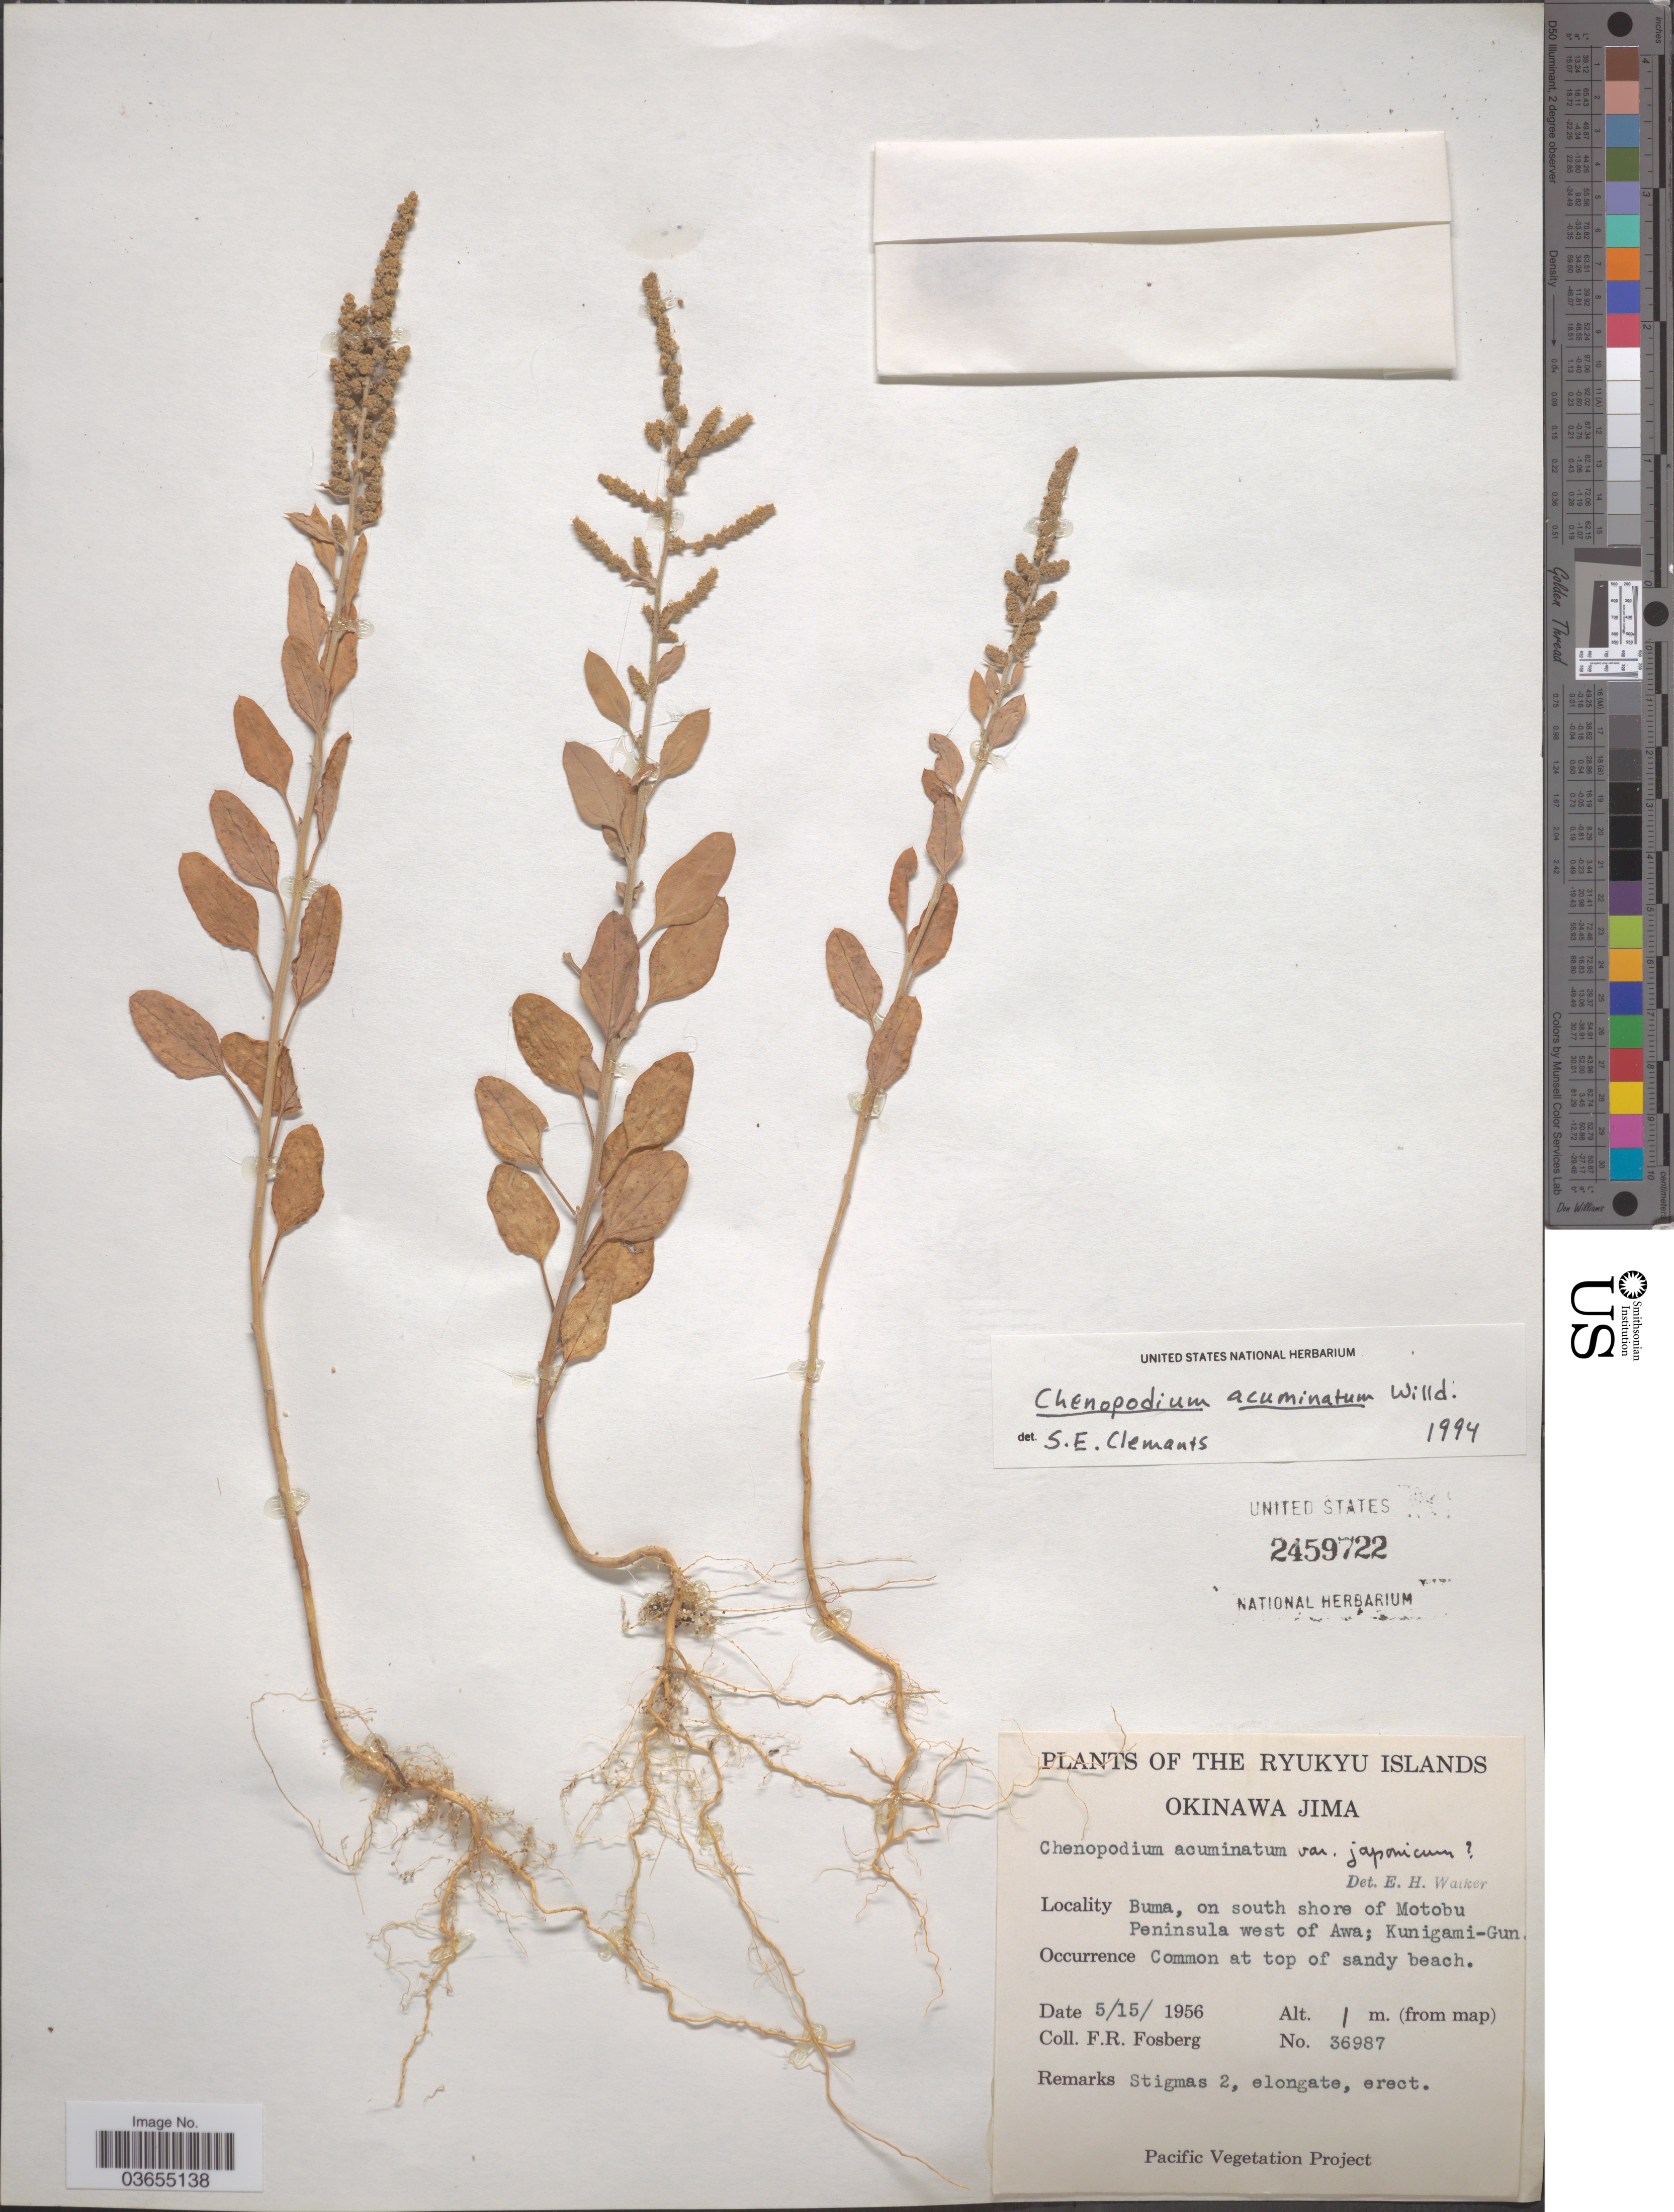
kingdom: Plantae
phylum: Tracheophyta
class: Magnoliopsida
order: Caryophyllales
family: Amaranthaceae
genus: Chenopodium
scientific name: Chenopodium acuminatum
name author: Willd.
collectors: F. R. Fosberg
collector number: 36987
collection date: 1956-05-15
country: Japan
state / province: Okinawa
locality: The Ryukyu Islands. Okinawa Jima. Buma, on south shore of Motobu Peninsula west of Awa; Kunigami-Gun.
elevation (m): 1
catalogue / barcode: US 2459722